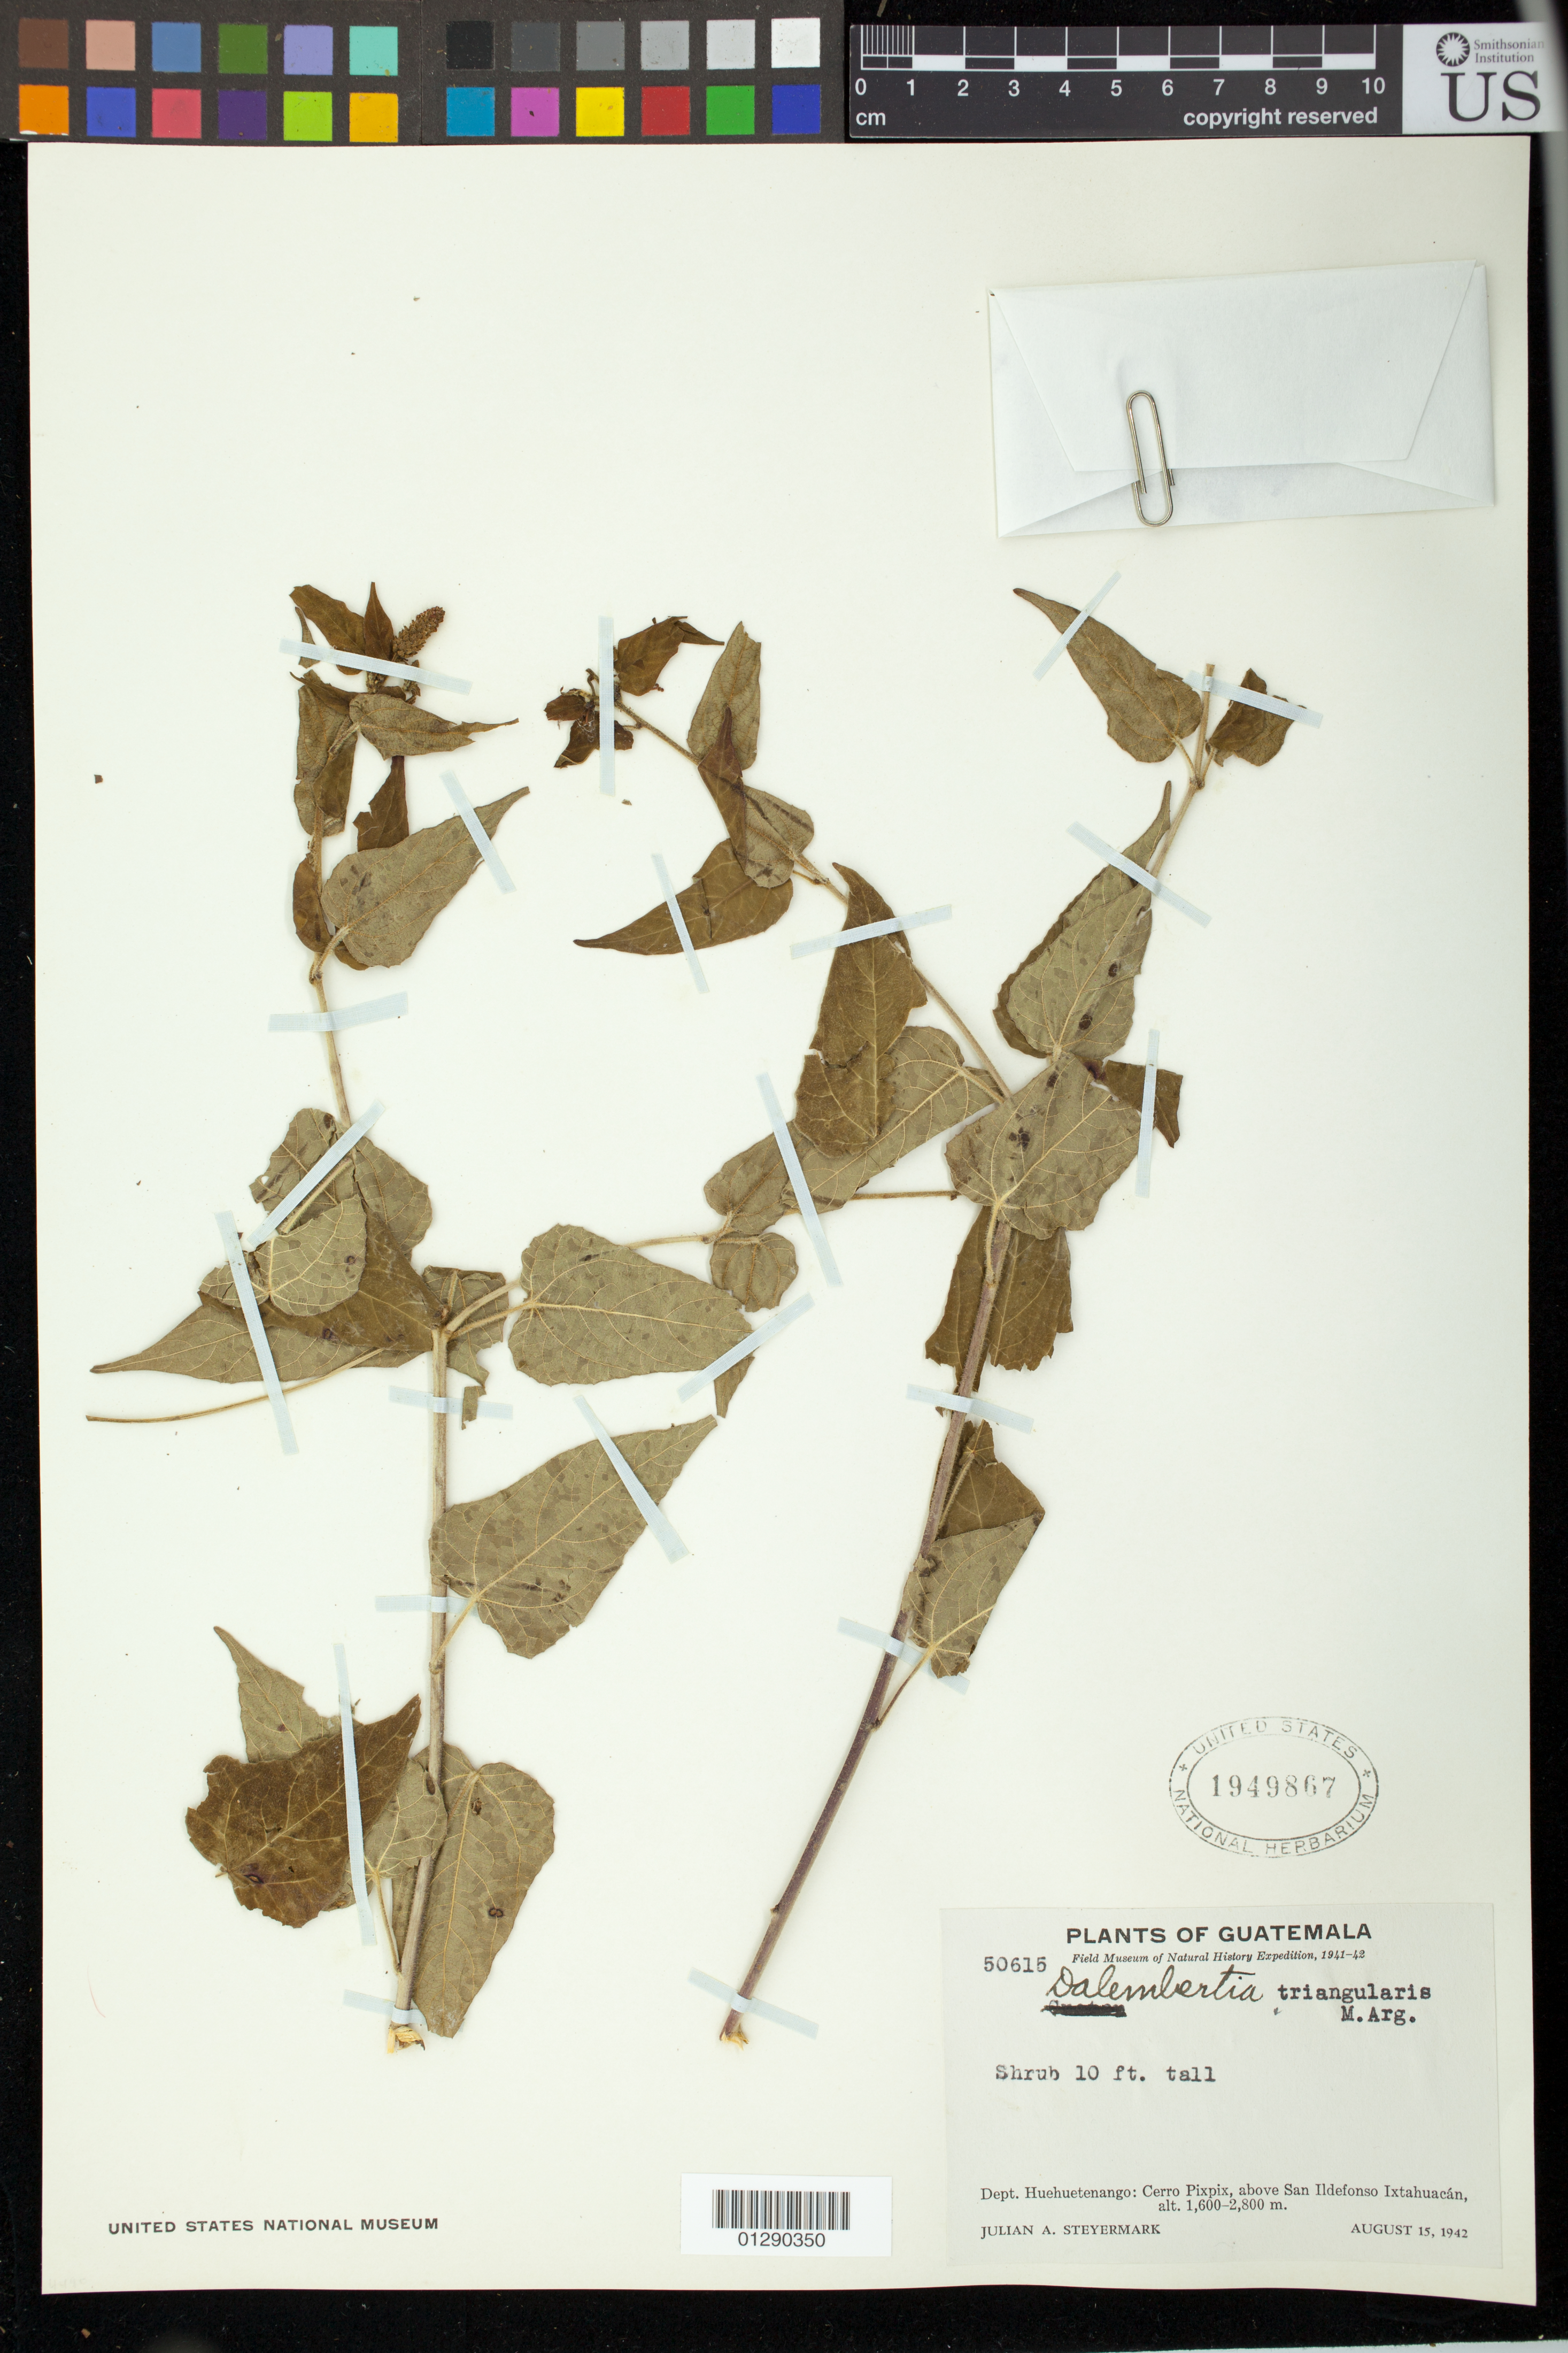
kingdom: Plantae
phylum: Tracheophyta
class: Magnoliopsida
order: Malpighiales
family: Euphorbiaceae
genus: Dalembertia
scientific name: Dalembertia triangularis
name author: Müll. Arg.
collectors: J. Steyermark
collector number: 50615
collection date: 1942-08-15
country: Guatemala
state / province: Huehuetenango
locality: Cerro Pixpix, above Ildefonso Ixtahuacan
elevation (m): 1600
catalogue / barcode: US 1949867